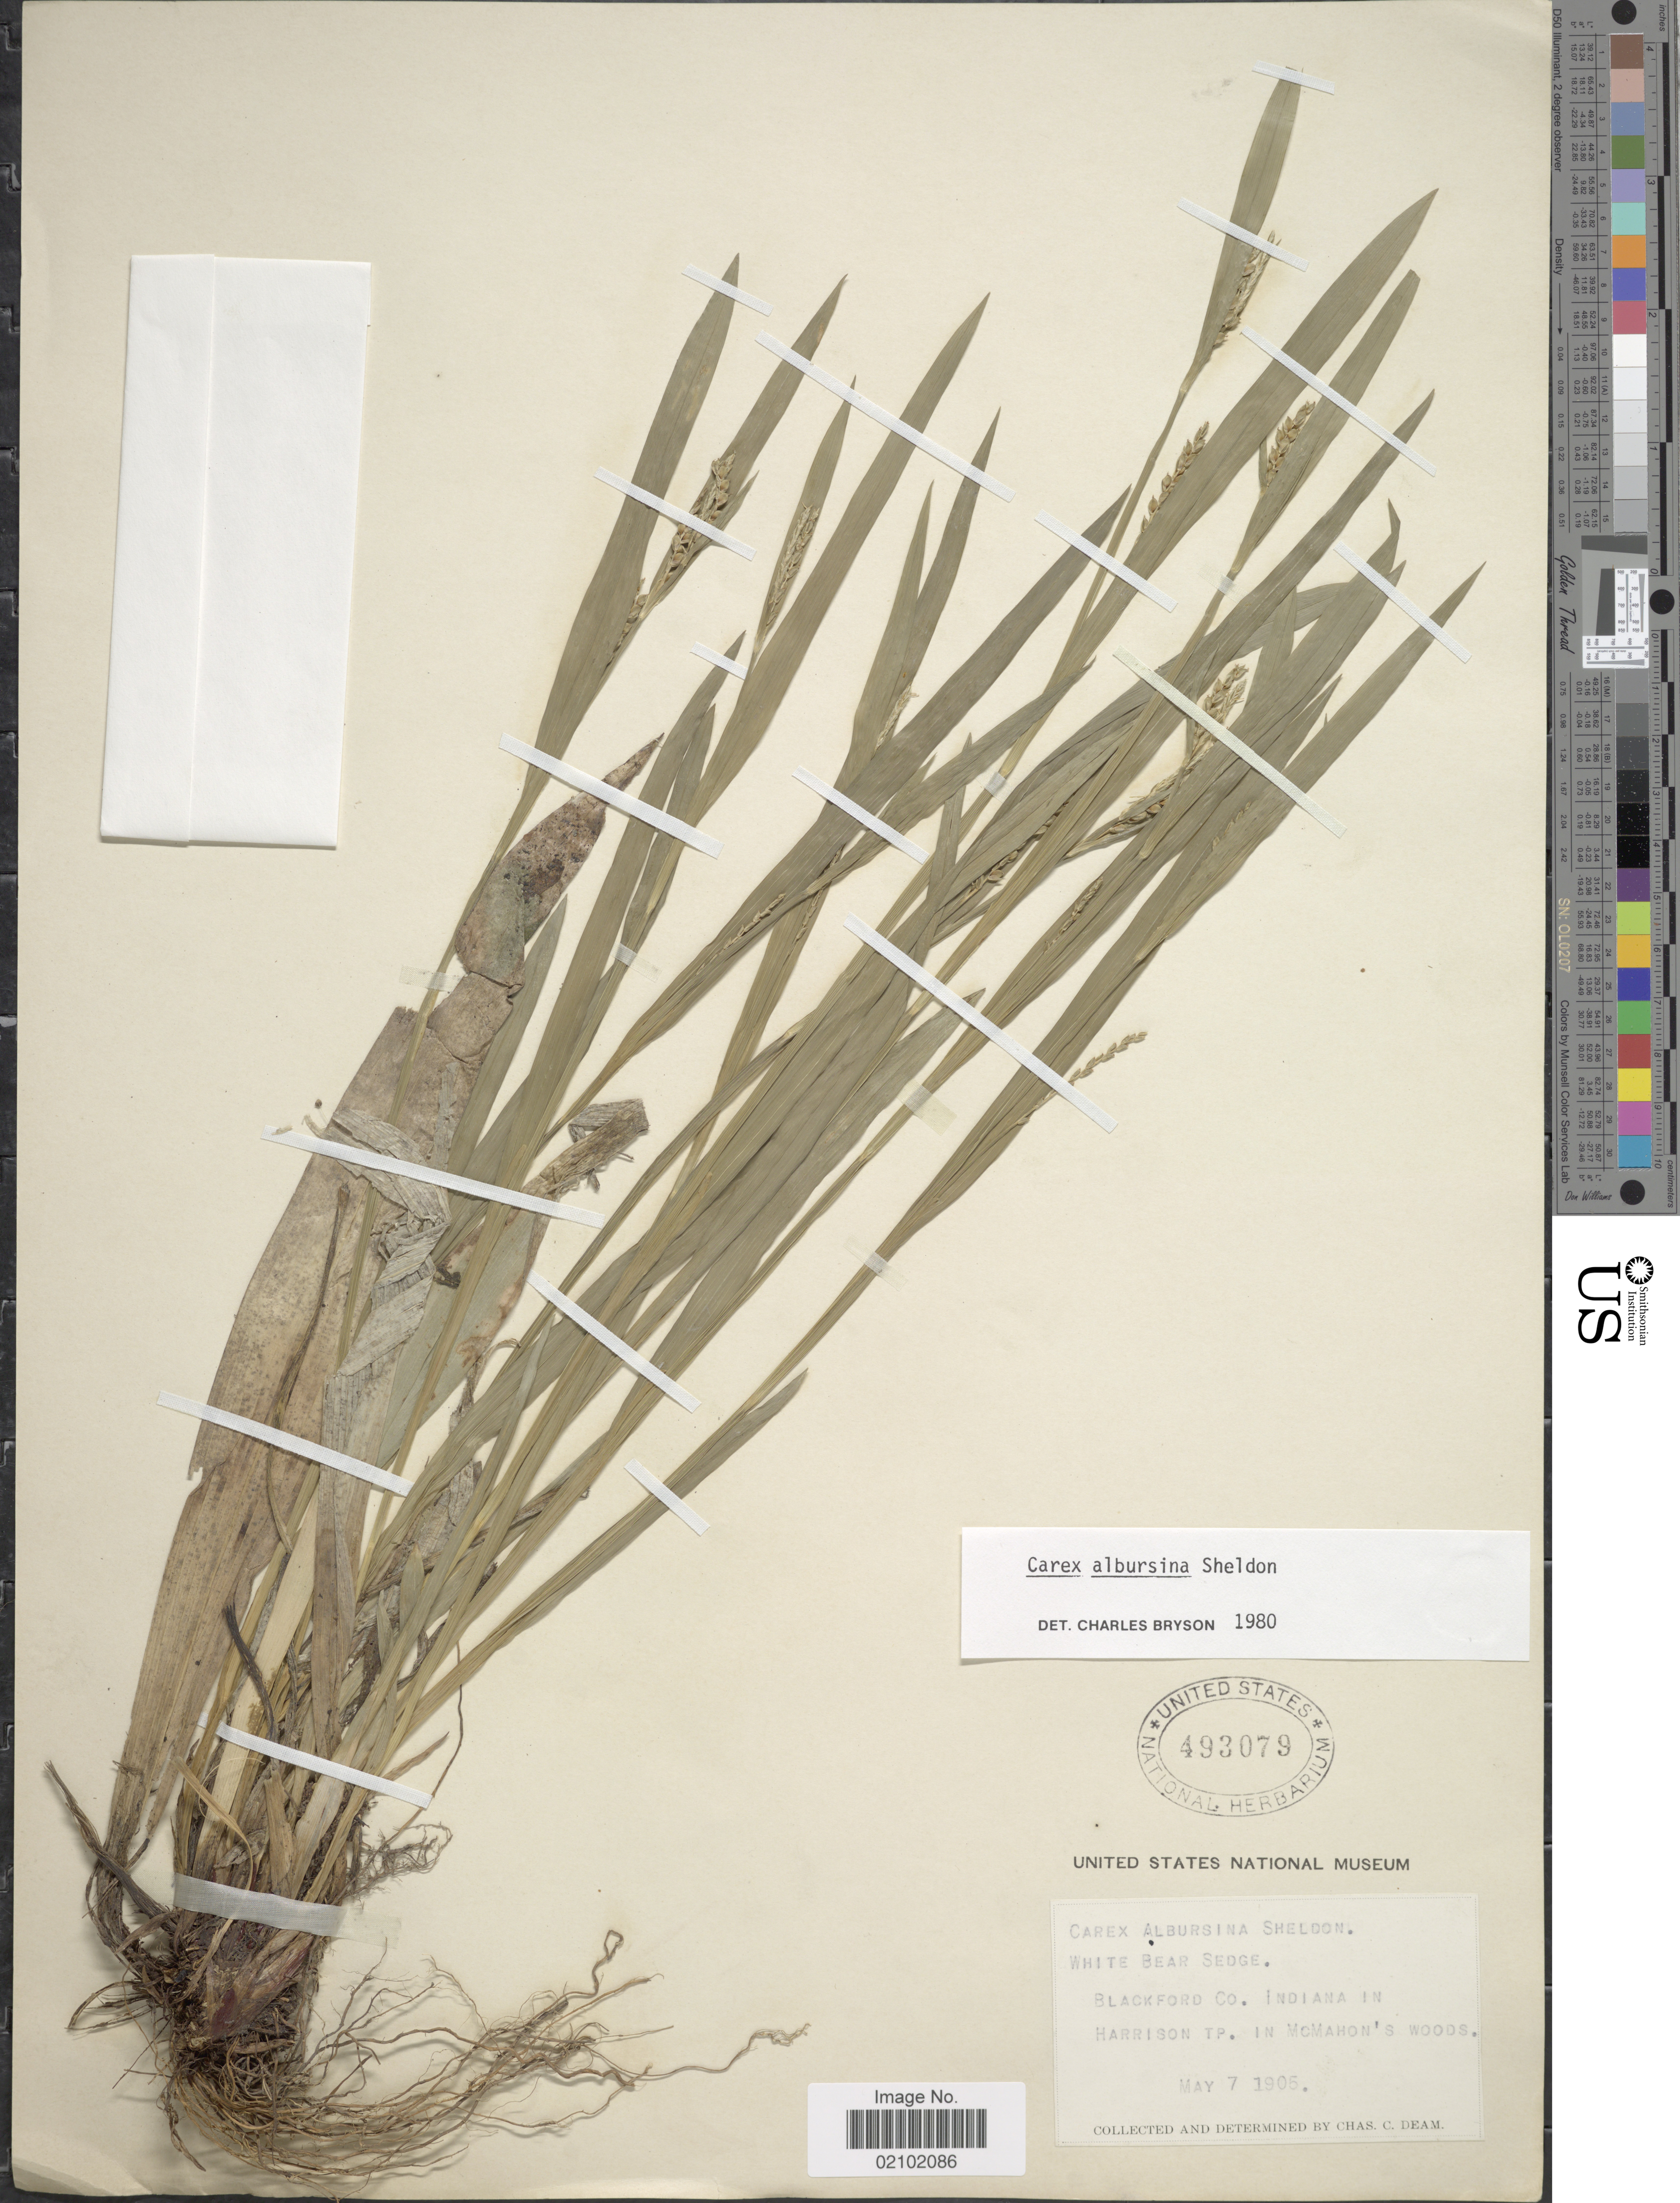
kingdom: Plantae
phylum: Tracheophyta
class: Liliopsida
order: Poales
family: Cyperaceae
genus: Carex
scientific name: Carex albursina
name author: E. Sheld.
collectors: C. C. Deam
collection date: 1905-05-07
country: United States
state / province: Indiana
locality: Blackford Co. in Harrison Tp. in McMahon's Woods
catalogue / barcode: US 493079